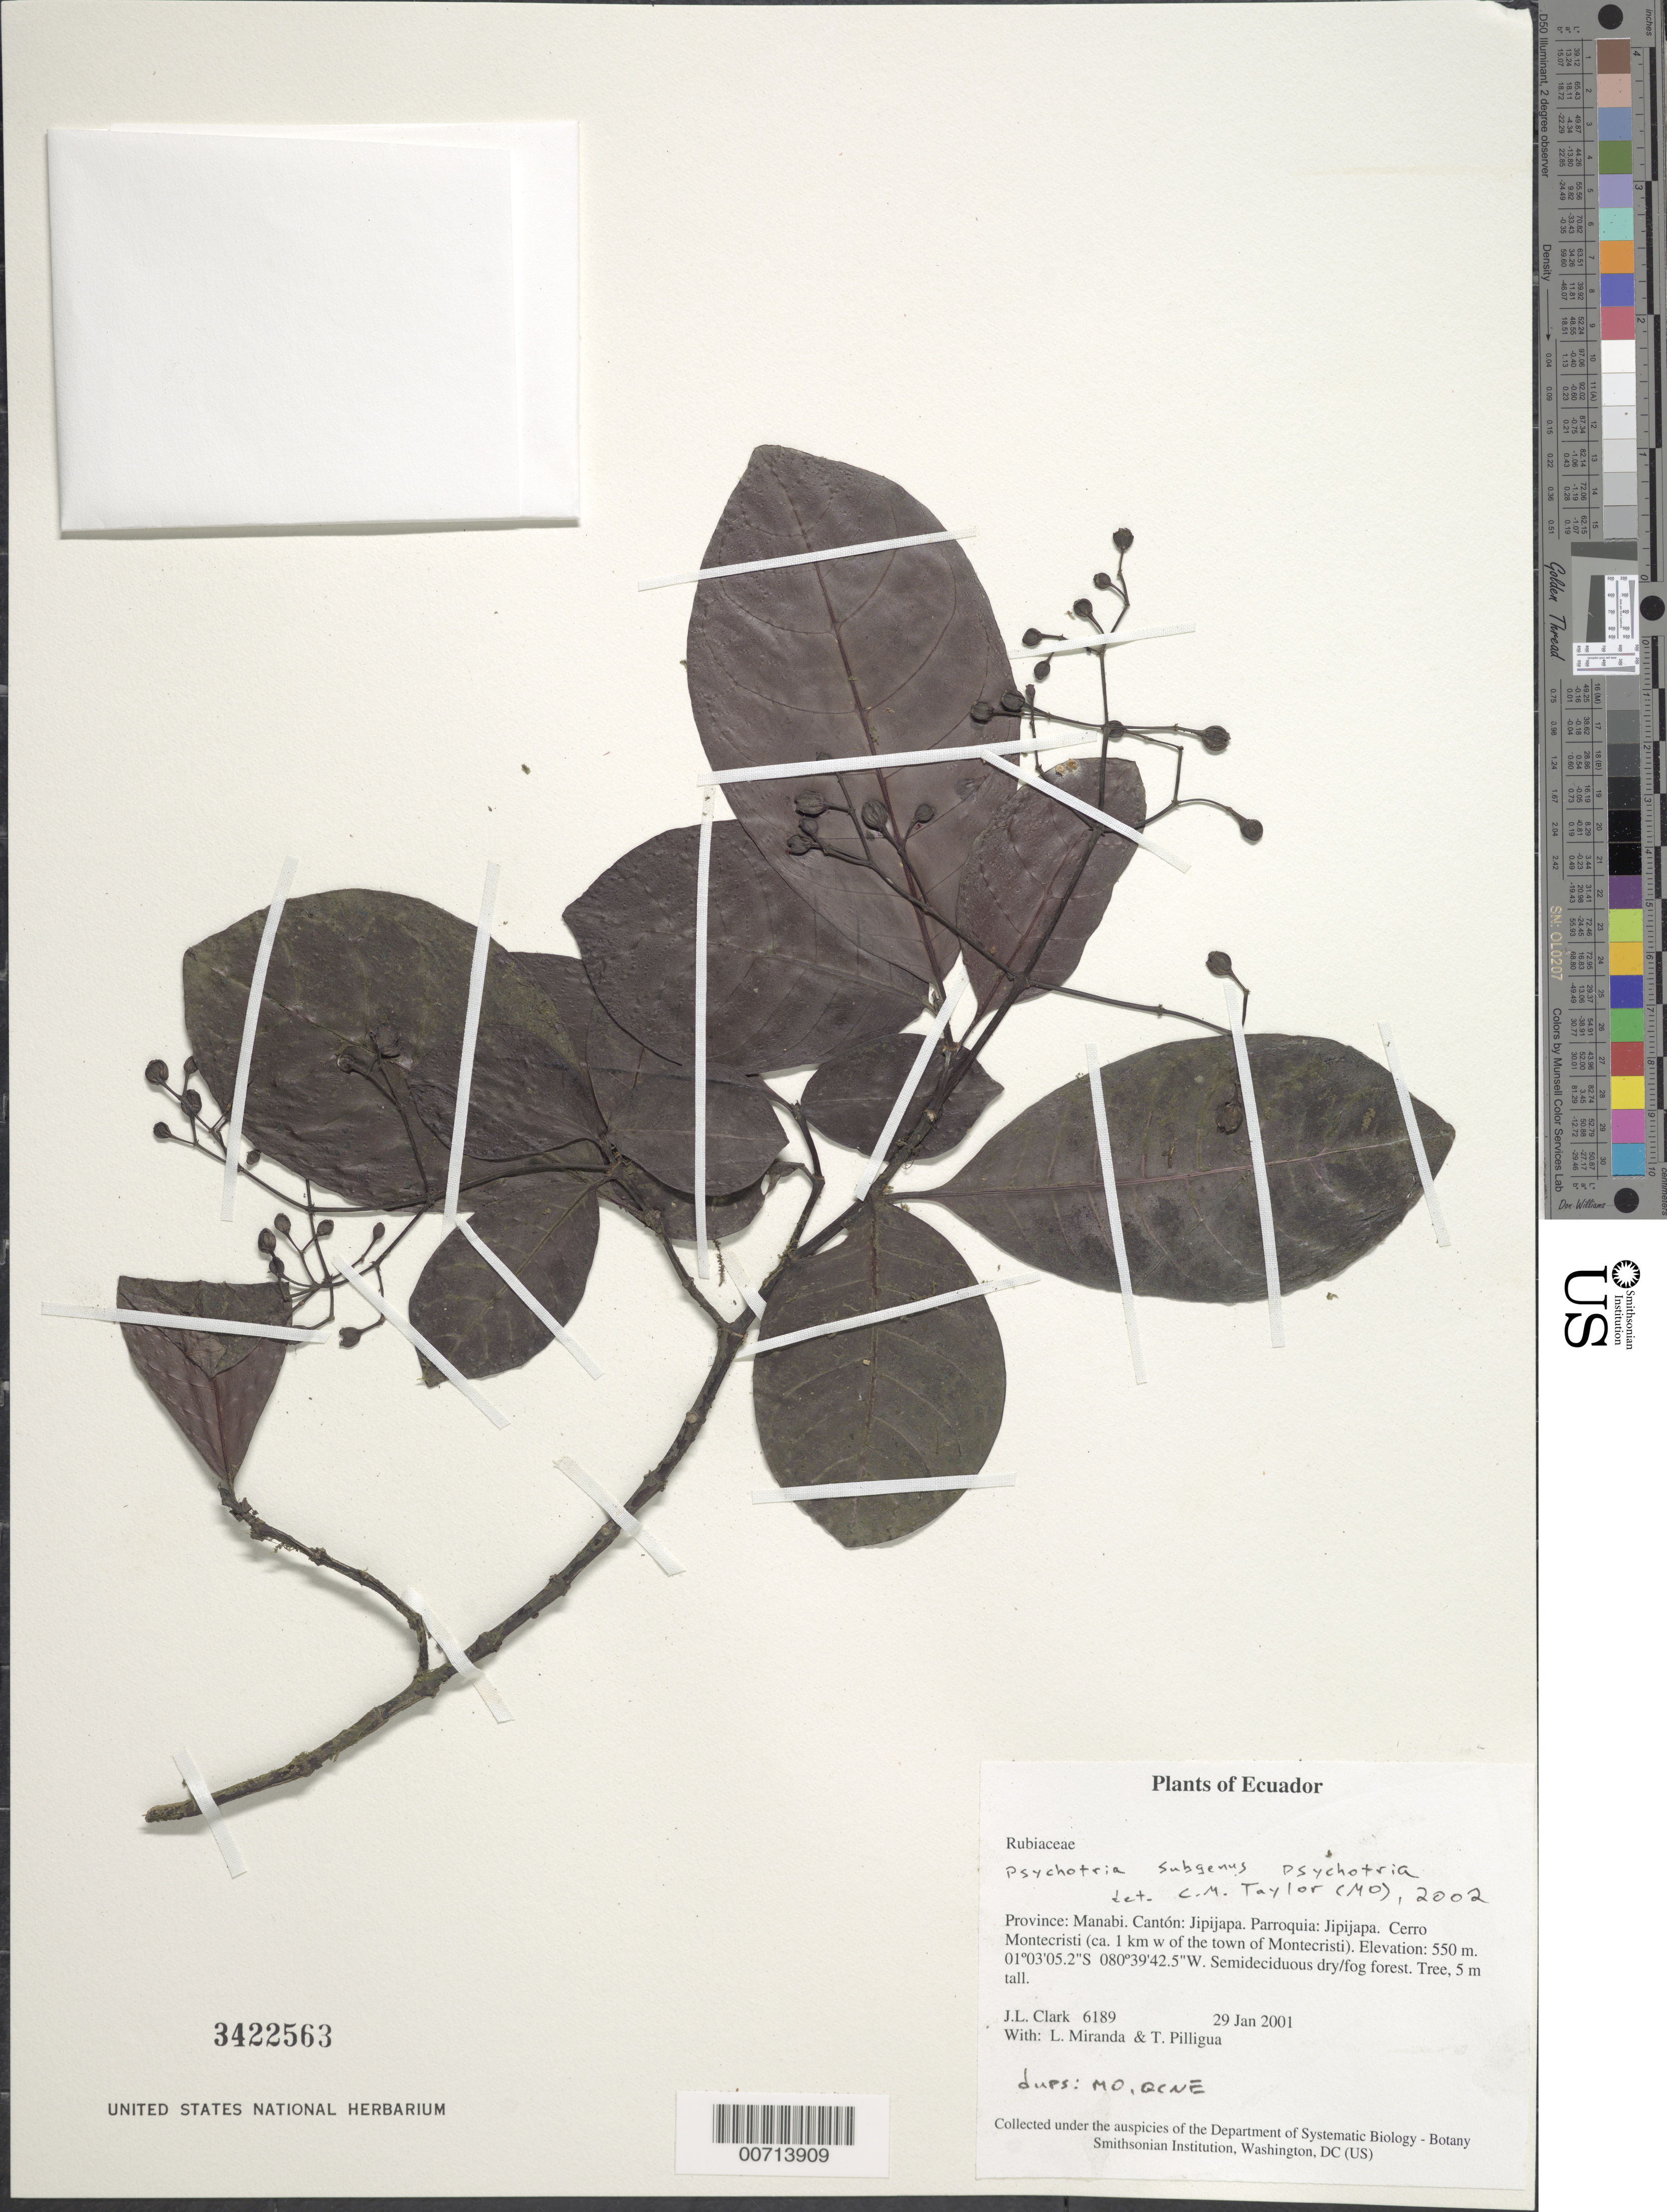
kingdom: Plantae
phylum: Tracheophyta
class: Magnoliopsida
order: Gentianales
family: Rubiaceae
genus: Psychotria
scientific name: Psychotria sp.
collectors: J. L. Clark, L. Miranda & T. Pilligua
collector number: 6189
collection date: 2001-01-29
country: Ecuador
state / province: Manabí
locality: Canton: Jipijapa, Parroquia: Jipijapa, Cerro Montecristi (ca. 1 km w of the town of Montecristi)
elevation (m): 550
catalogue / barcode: US 3422563